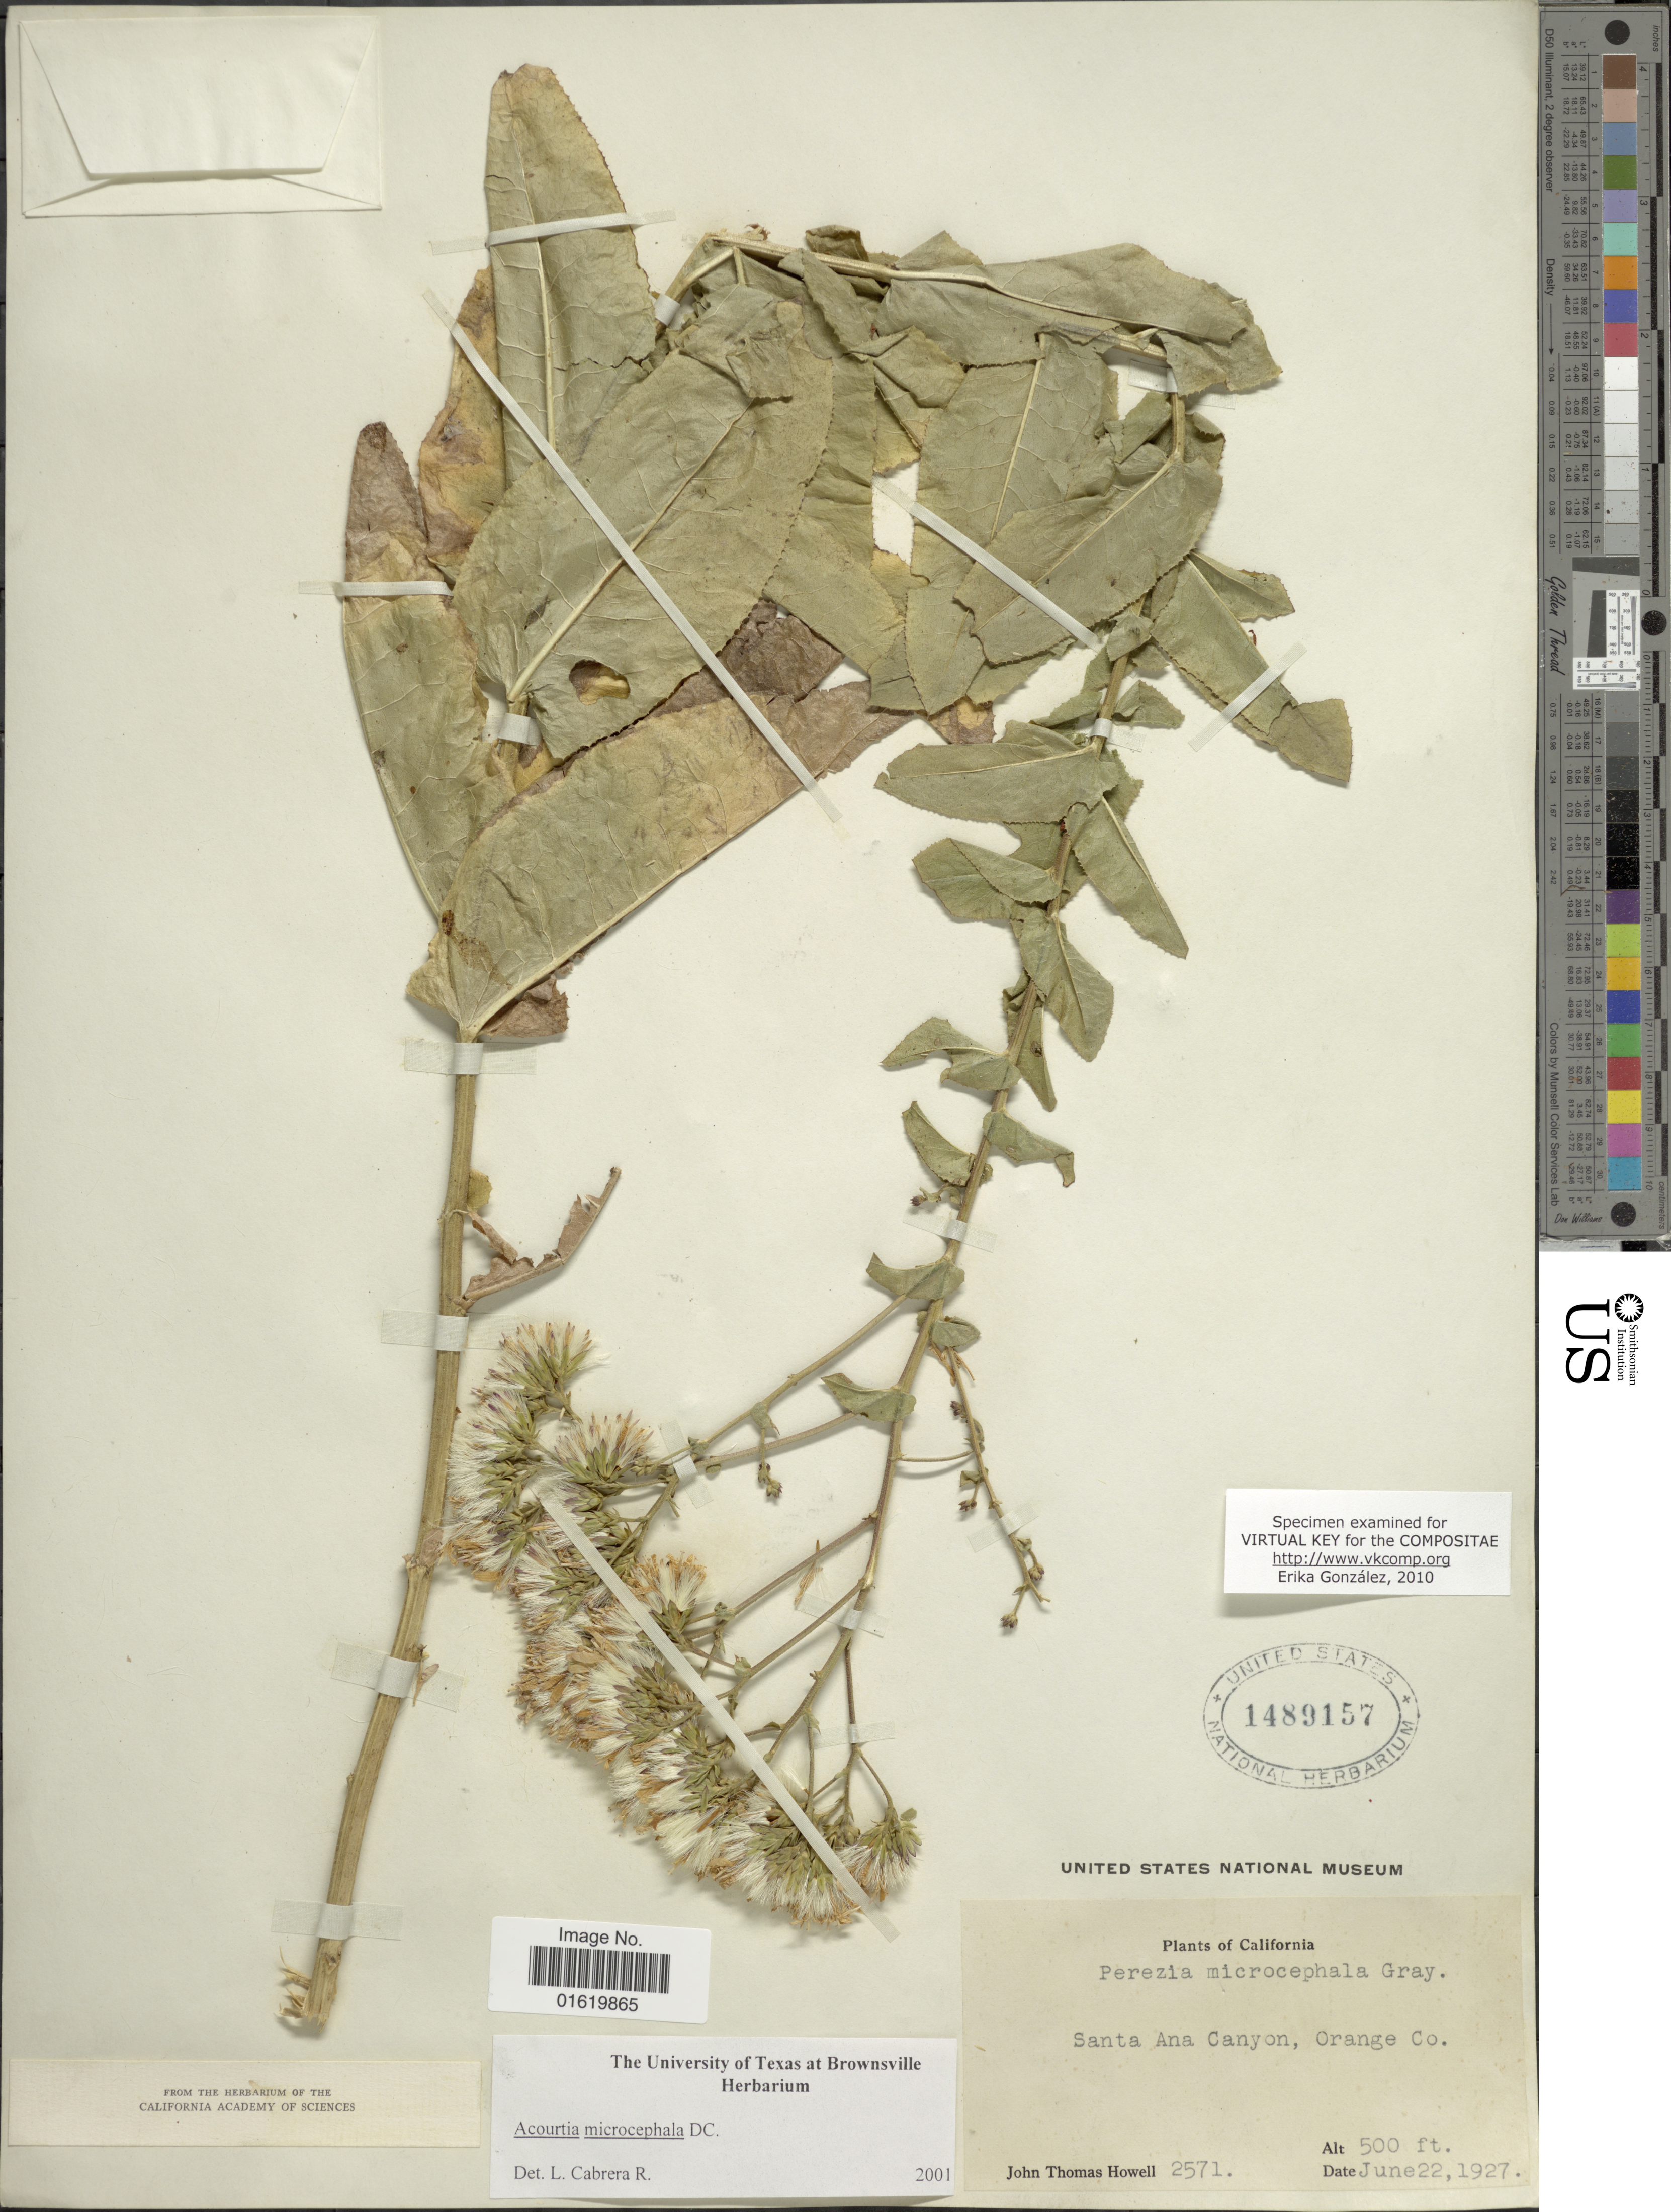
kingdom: Plantae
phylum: Tracheophyta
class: Magnoliopsida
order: Asterales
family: Asteraceae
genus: Acourtia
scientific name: Acourtia microcephala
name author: DC.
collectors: J. T. Howell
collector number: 2571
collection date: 1927-06-22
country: United States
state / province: California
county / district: Orange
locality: Santa Ana Canyon, Orange Co.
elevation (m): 152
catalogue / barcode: US 1489157